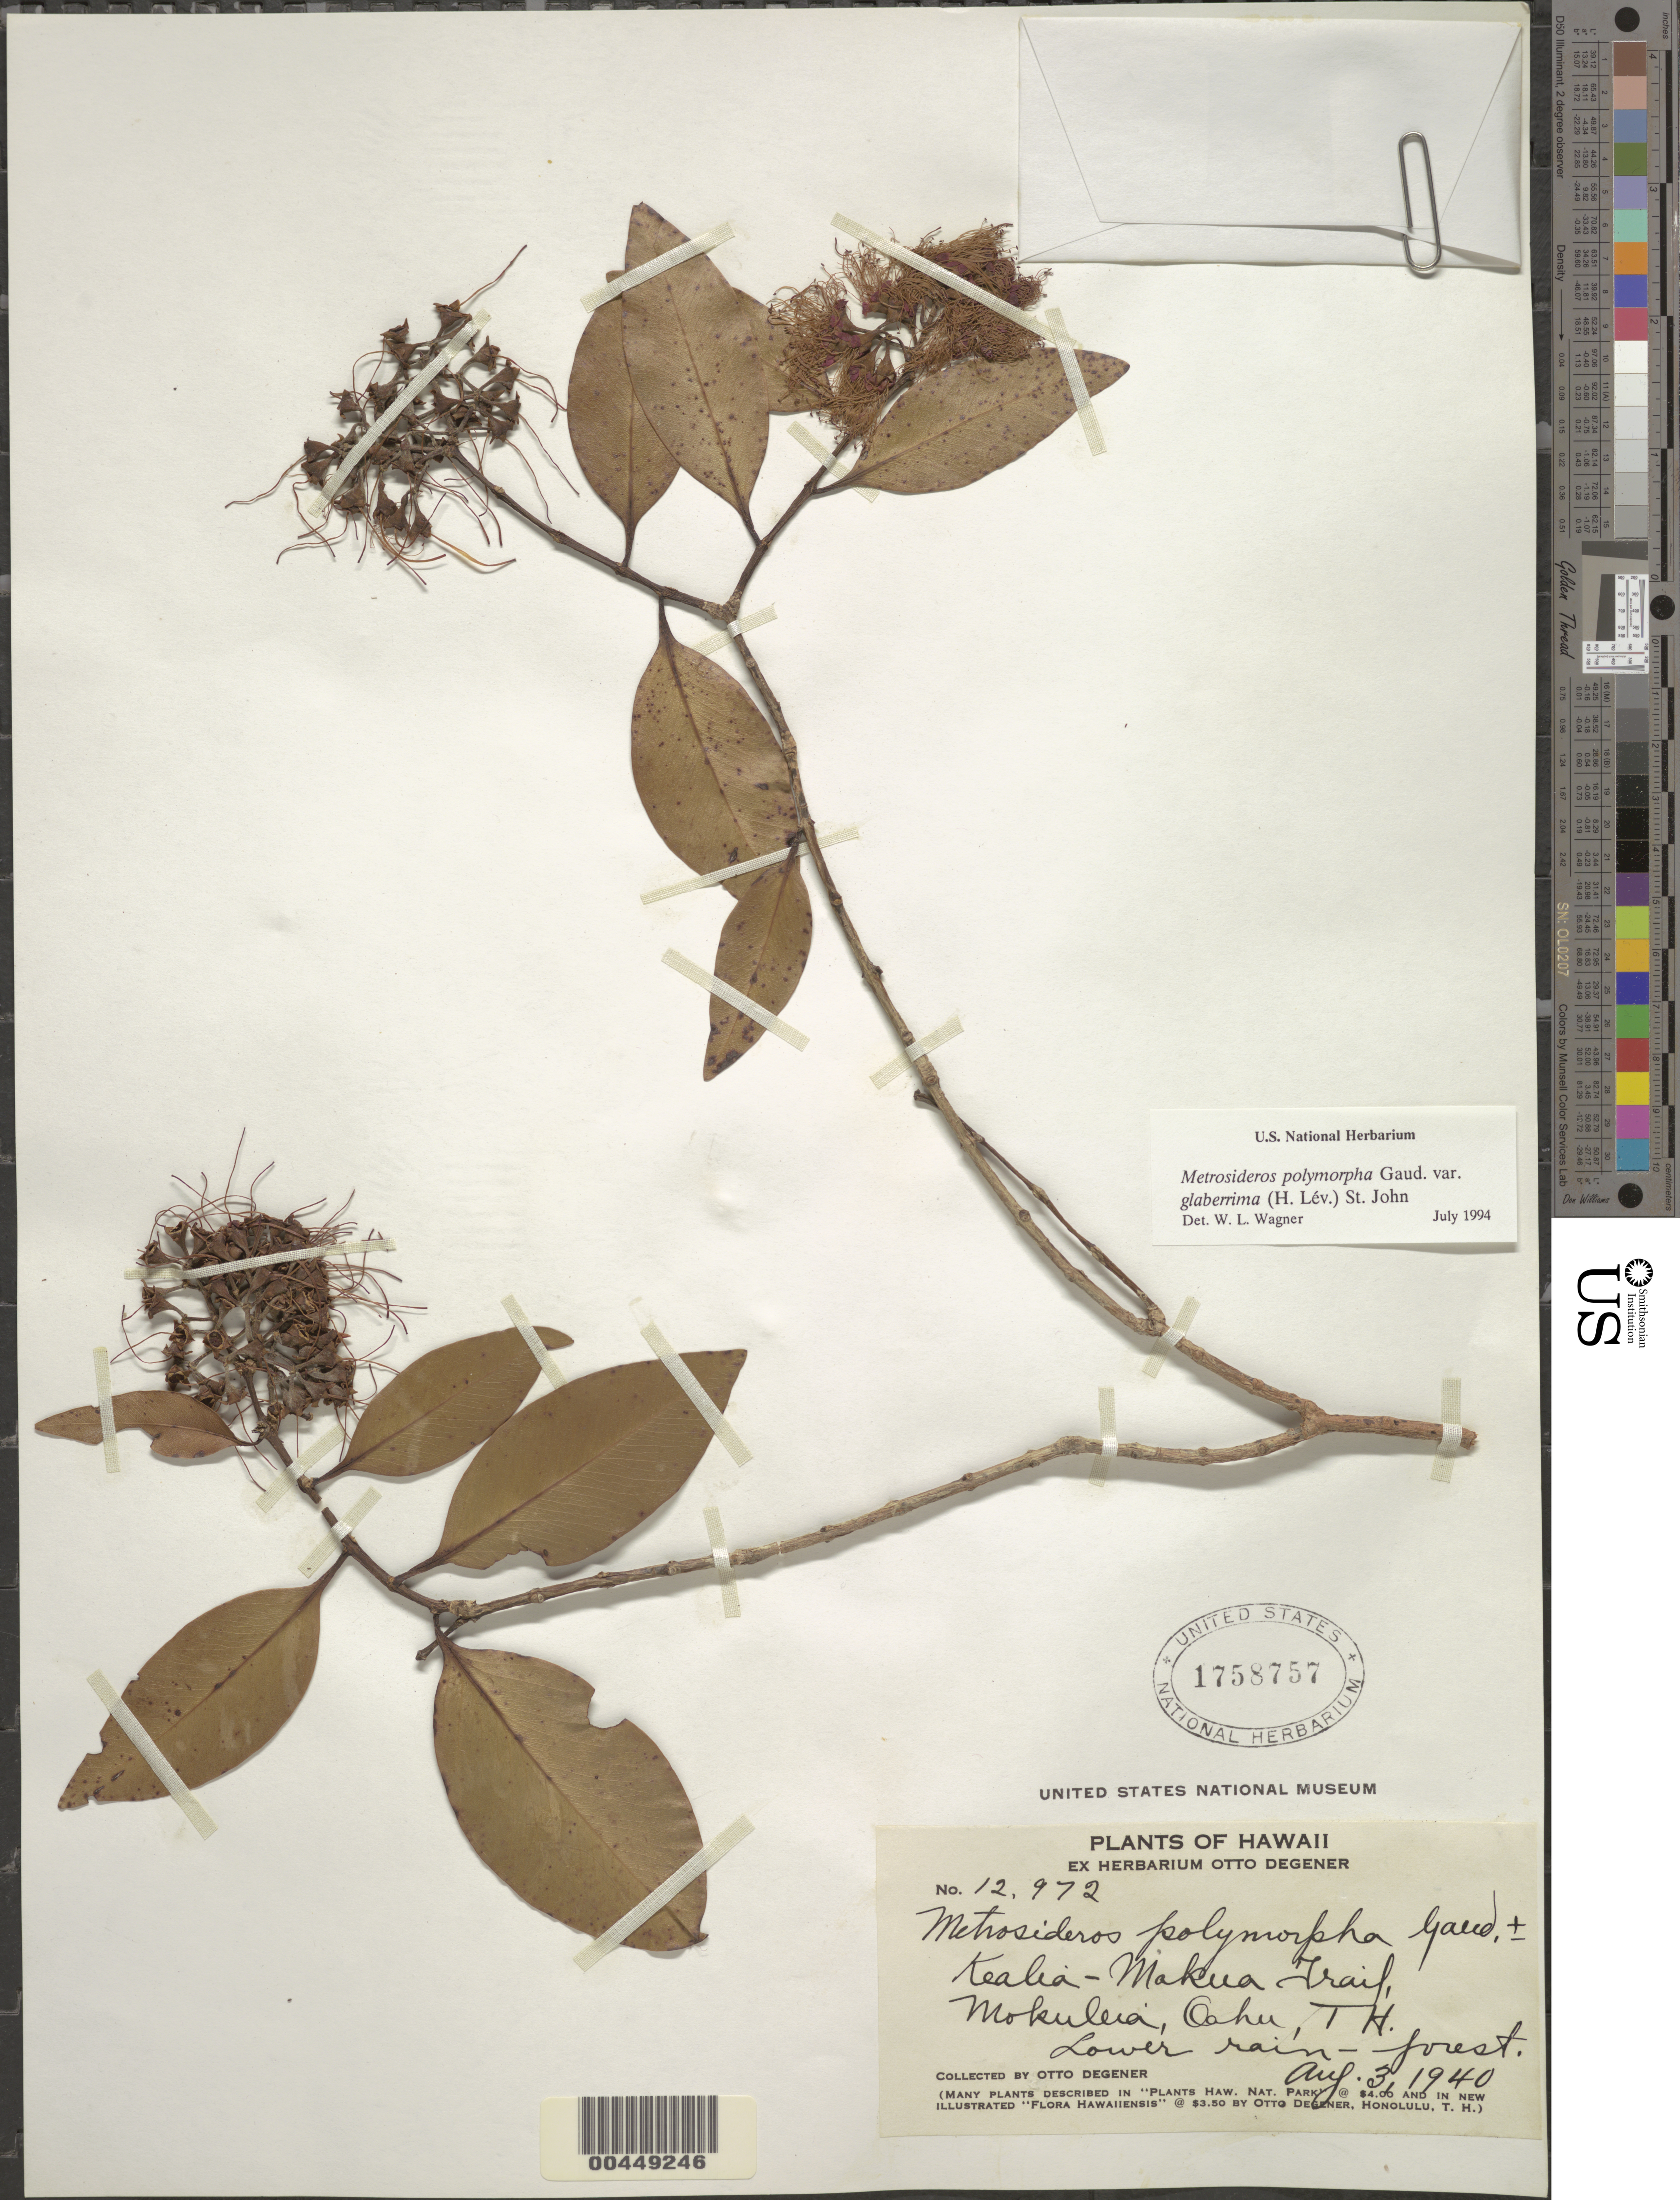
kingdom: Plantae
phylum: Tracheophyta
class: Magnoliopsida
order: Myrtales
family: Myrtaceae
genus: Metrosideros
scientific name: Metrosideros polymorpha var. glaberrima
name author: (H. Lév.) H. St. John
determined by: Wagner, W. L., (BOT), Smithsonian Institution - National Museum of Natural History (UNITED STATES)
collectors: O. Degener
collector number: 12972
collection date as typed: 3 Aug 1940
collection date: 1940-08-03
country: United States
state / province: Hawaii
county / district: Honolulu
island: Oahu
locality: Kealia-Makua Trail, Mokuleia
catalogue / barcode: US 1758757